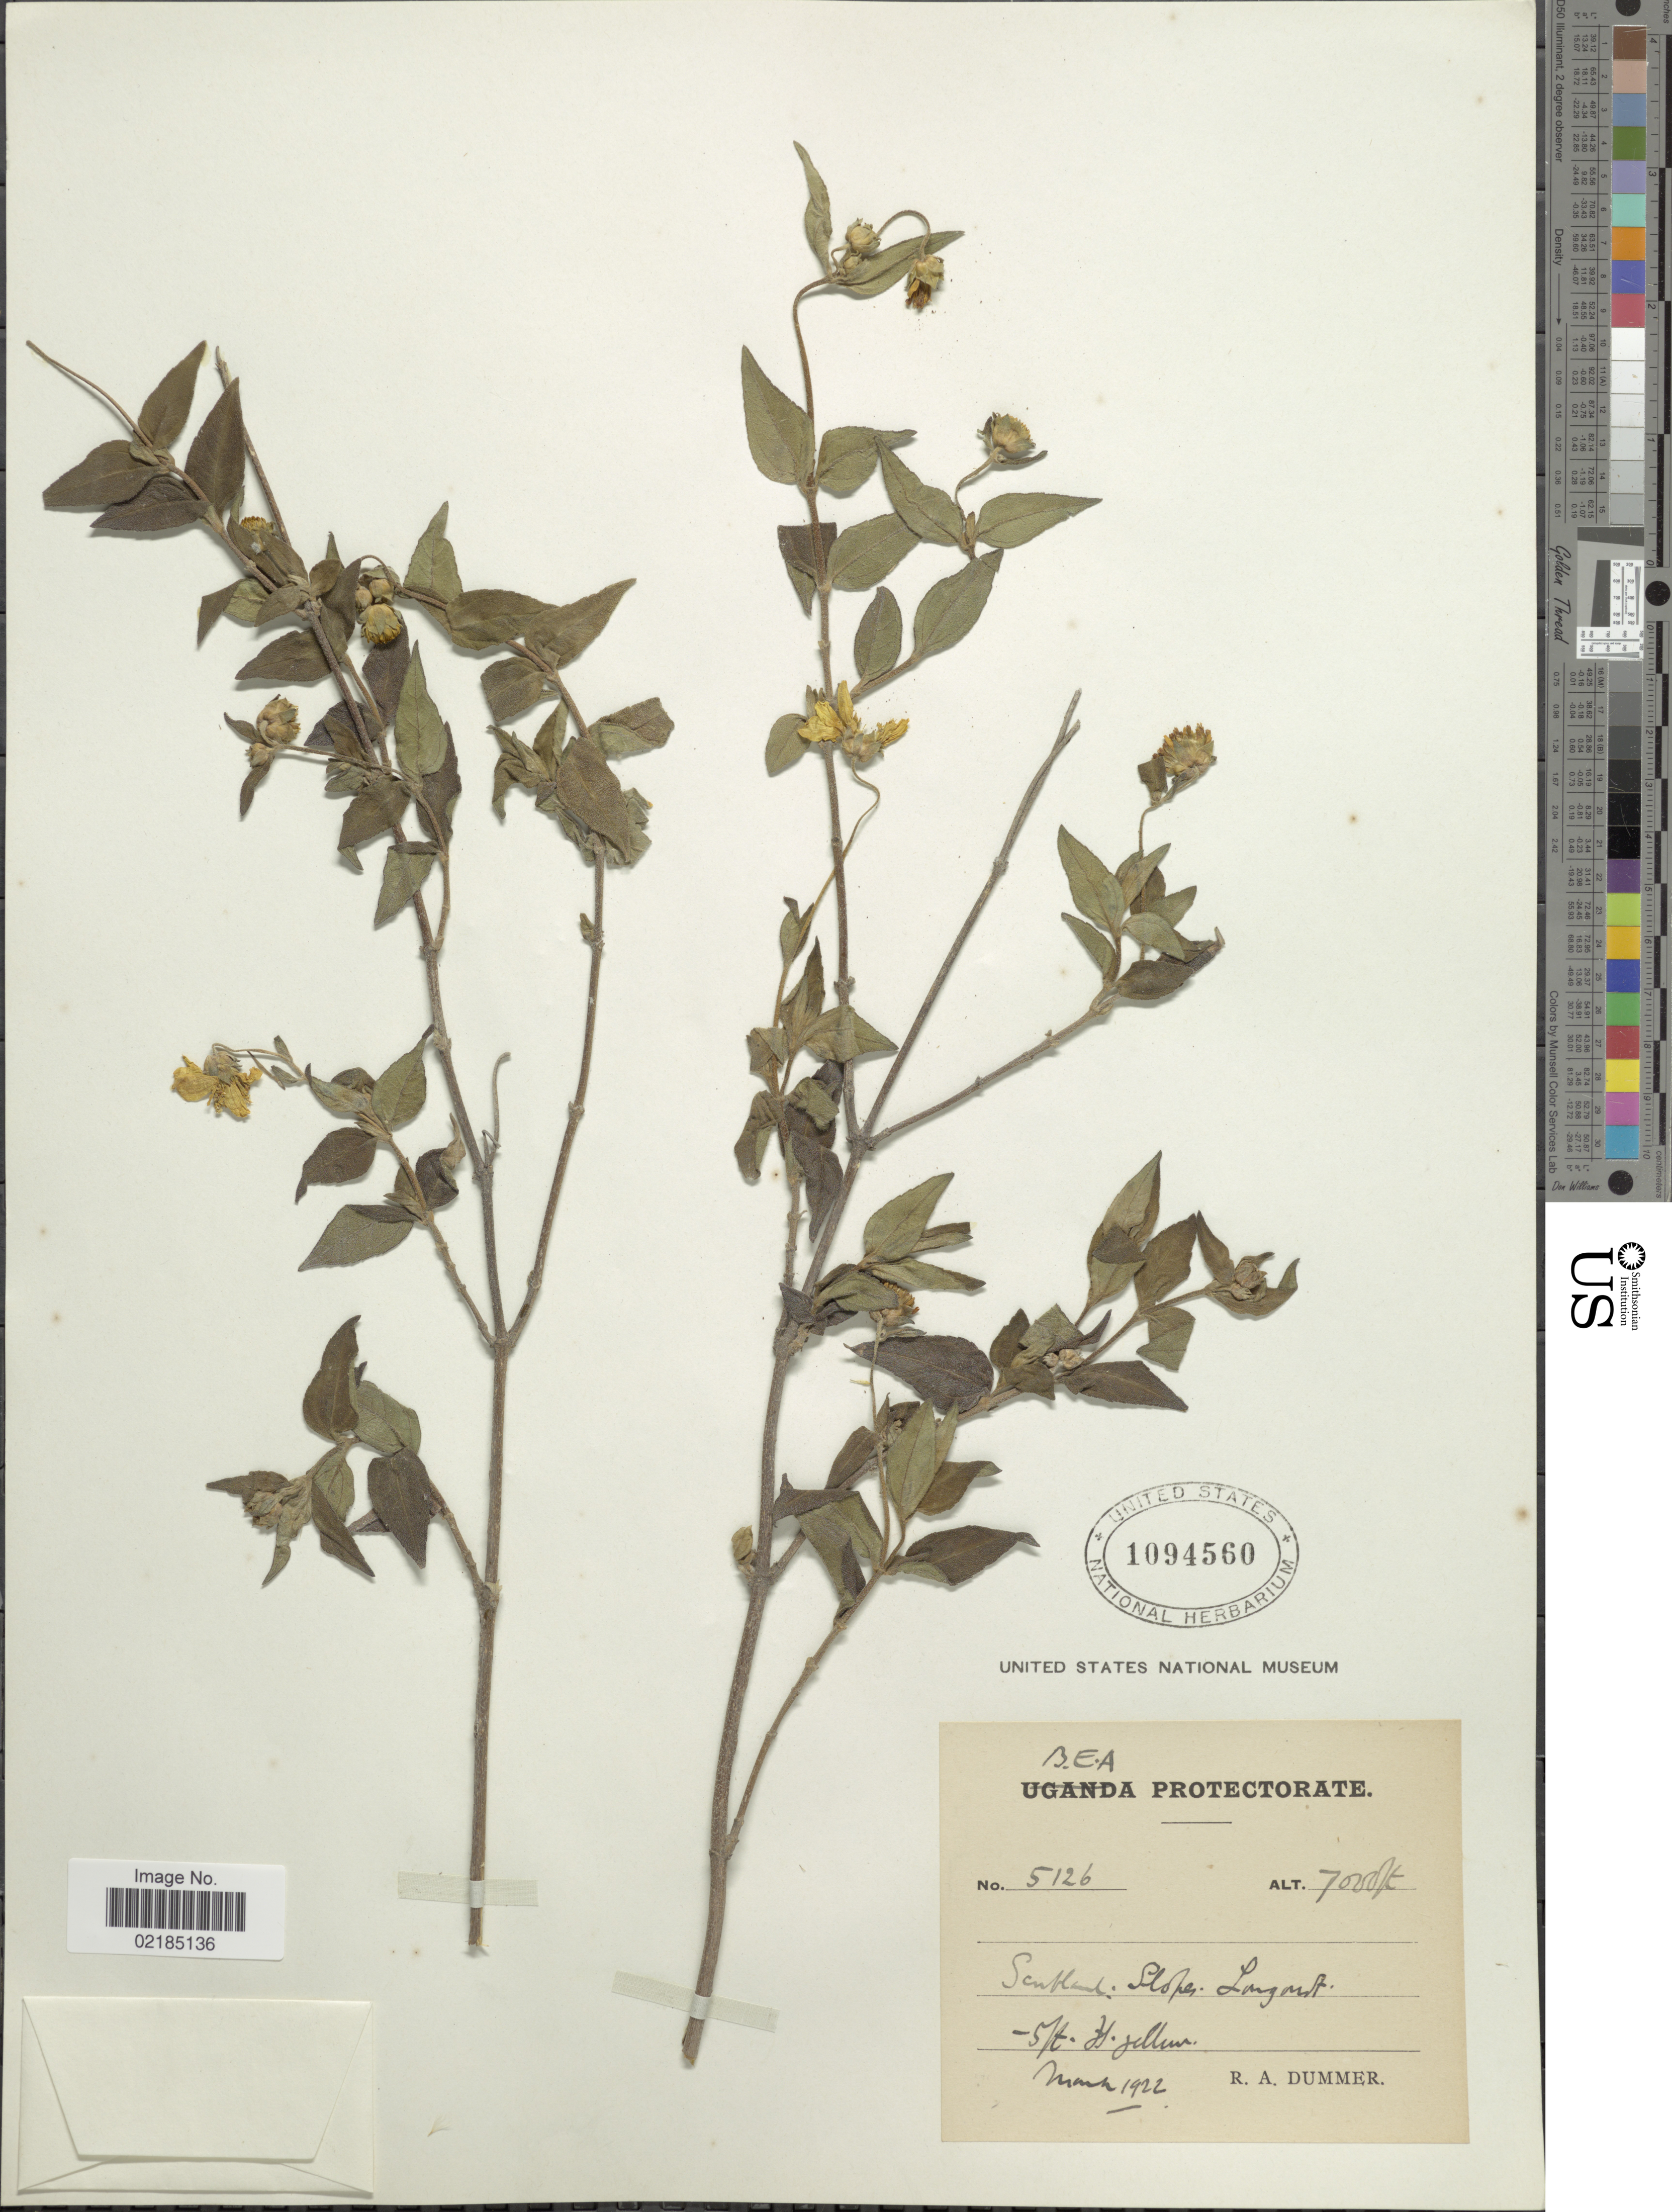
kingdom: Plantae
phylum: Tracheophyta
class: Magnoliopsida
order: Asterales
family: Asteraceae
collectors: R. Dümmer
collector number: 5126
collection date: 1922-03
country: Kenya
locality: B.E.A. Protectorate. [illegible text] Slopes, Longomt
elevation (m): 2134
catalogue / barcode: US 1094560